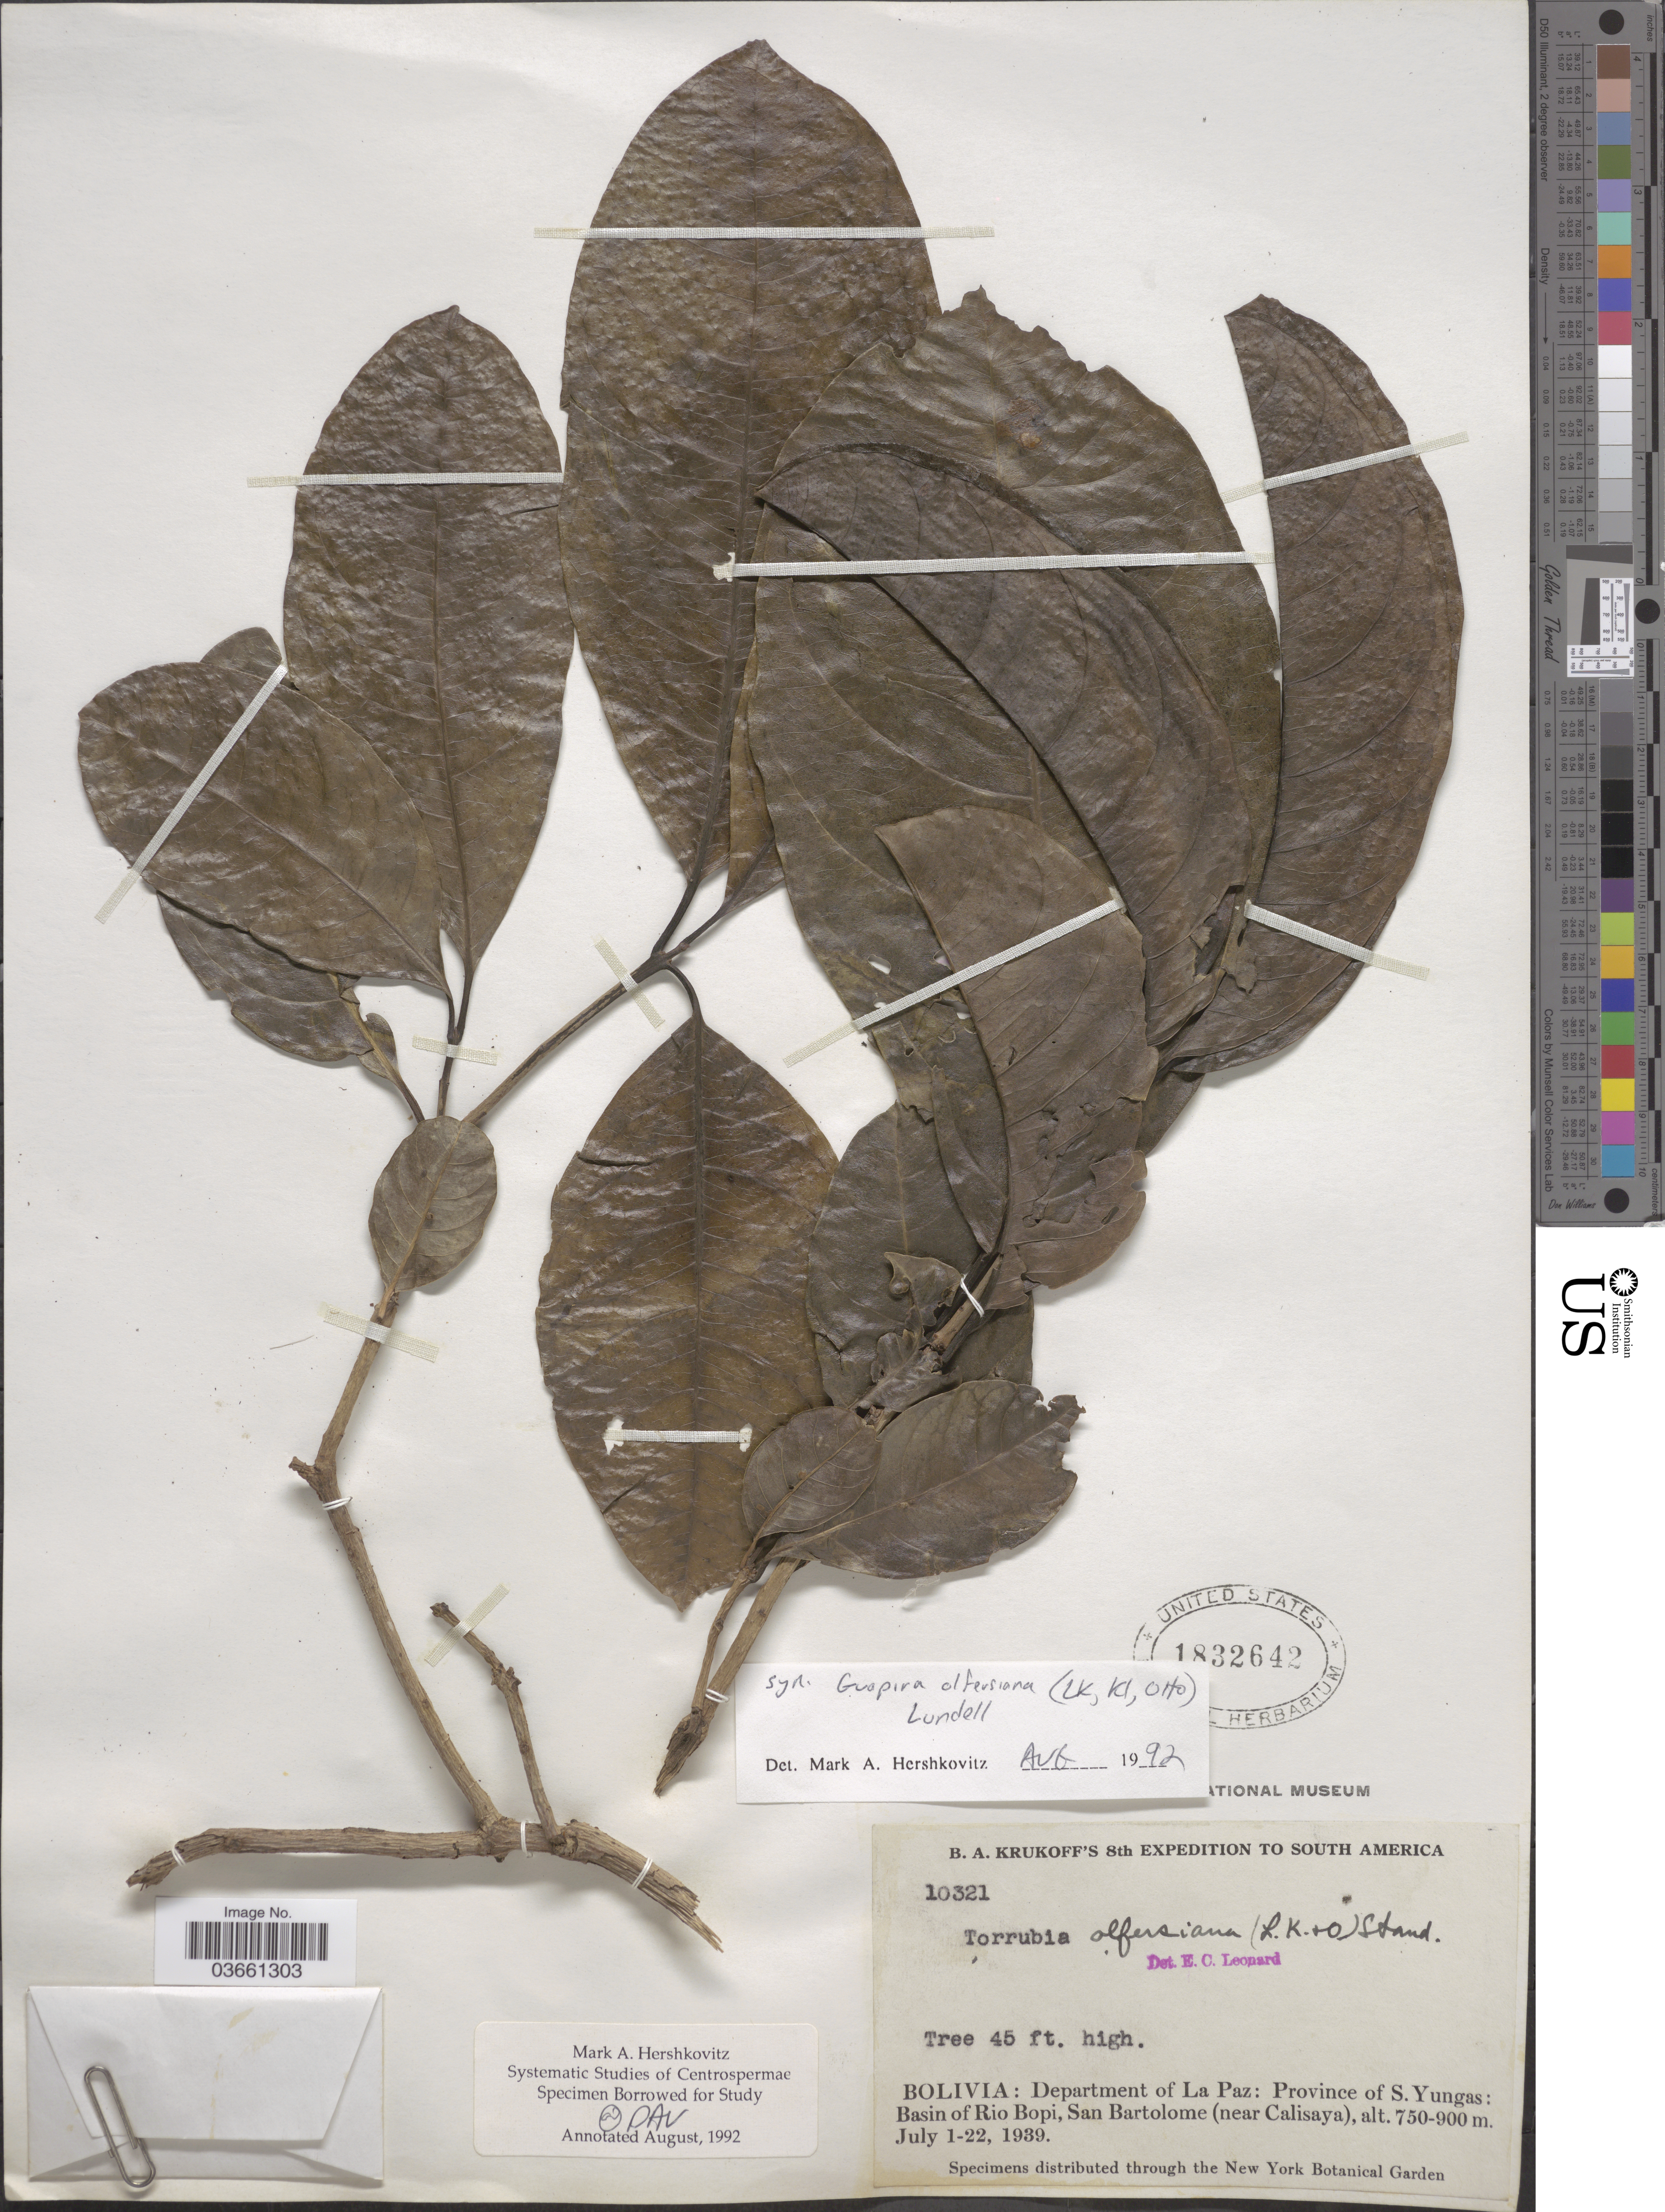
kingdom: Plantae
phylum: Tracheophyta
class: Magnoliopsida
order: Caryophyllales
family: Nyctaginaceae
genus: Guapira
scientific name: Guapira sp.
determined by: Strong, Mark T., (BOT), Smithsonian Institution - National Museum of Natural History (UNITED STATES)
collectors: B. A. Krukoff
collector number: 10321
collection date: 1939-07-01/1939-07-22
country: Bolivia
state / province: La Paz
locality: Department of La Paz: Province of S. Yungas: Basin of Rio Bopi, San Bartolome (near Calisaya).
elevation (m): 750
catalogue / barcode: US 1832642